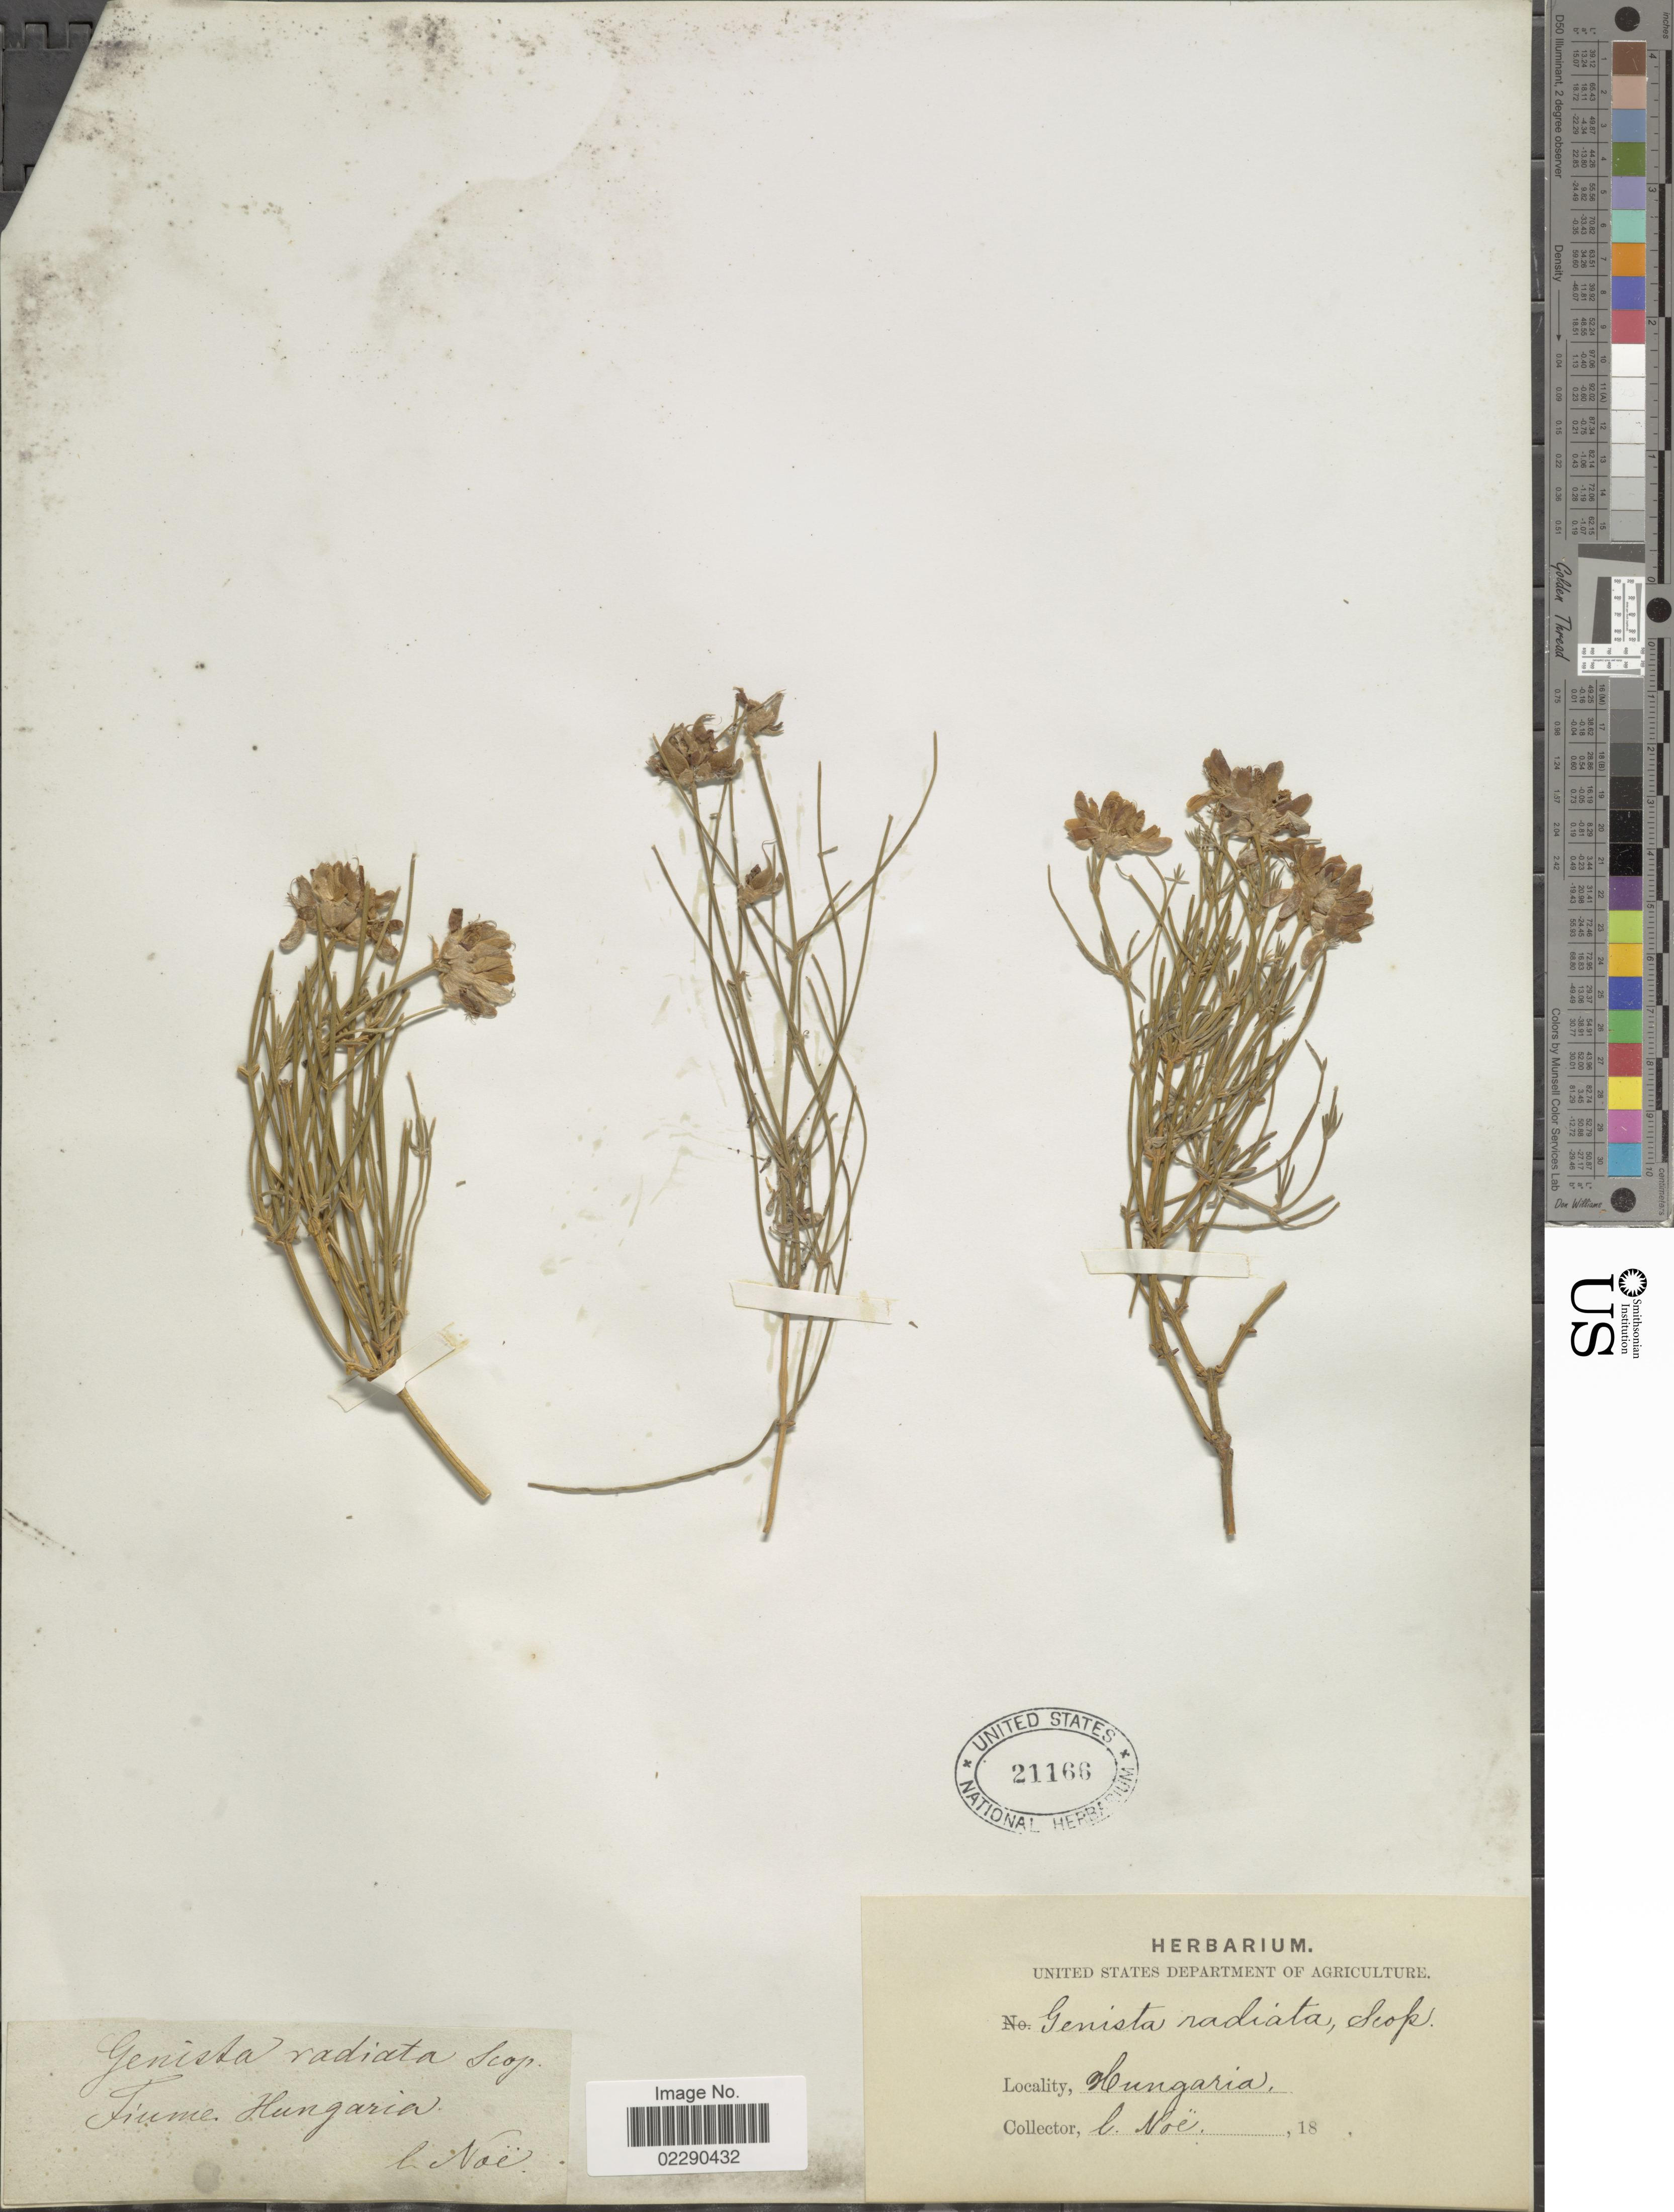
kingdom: Plantae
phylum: Tracheophyta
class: Magnoliopsida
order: Fabales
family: Fabaceae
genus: Genista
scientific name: Genista radiata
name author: (L.) Scop.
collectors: C. Noe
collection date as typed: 18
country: Hungary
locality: Fiume [interpreted]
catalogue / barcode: US 21166